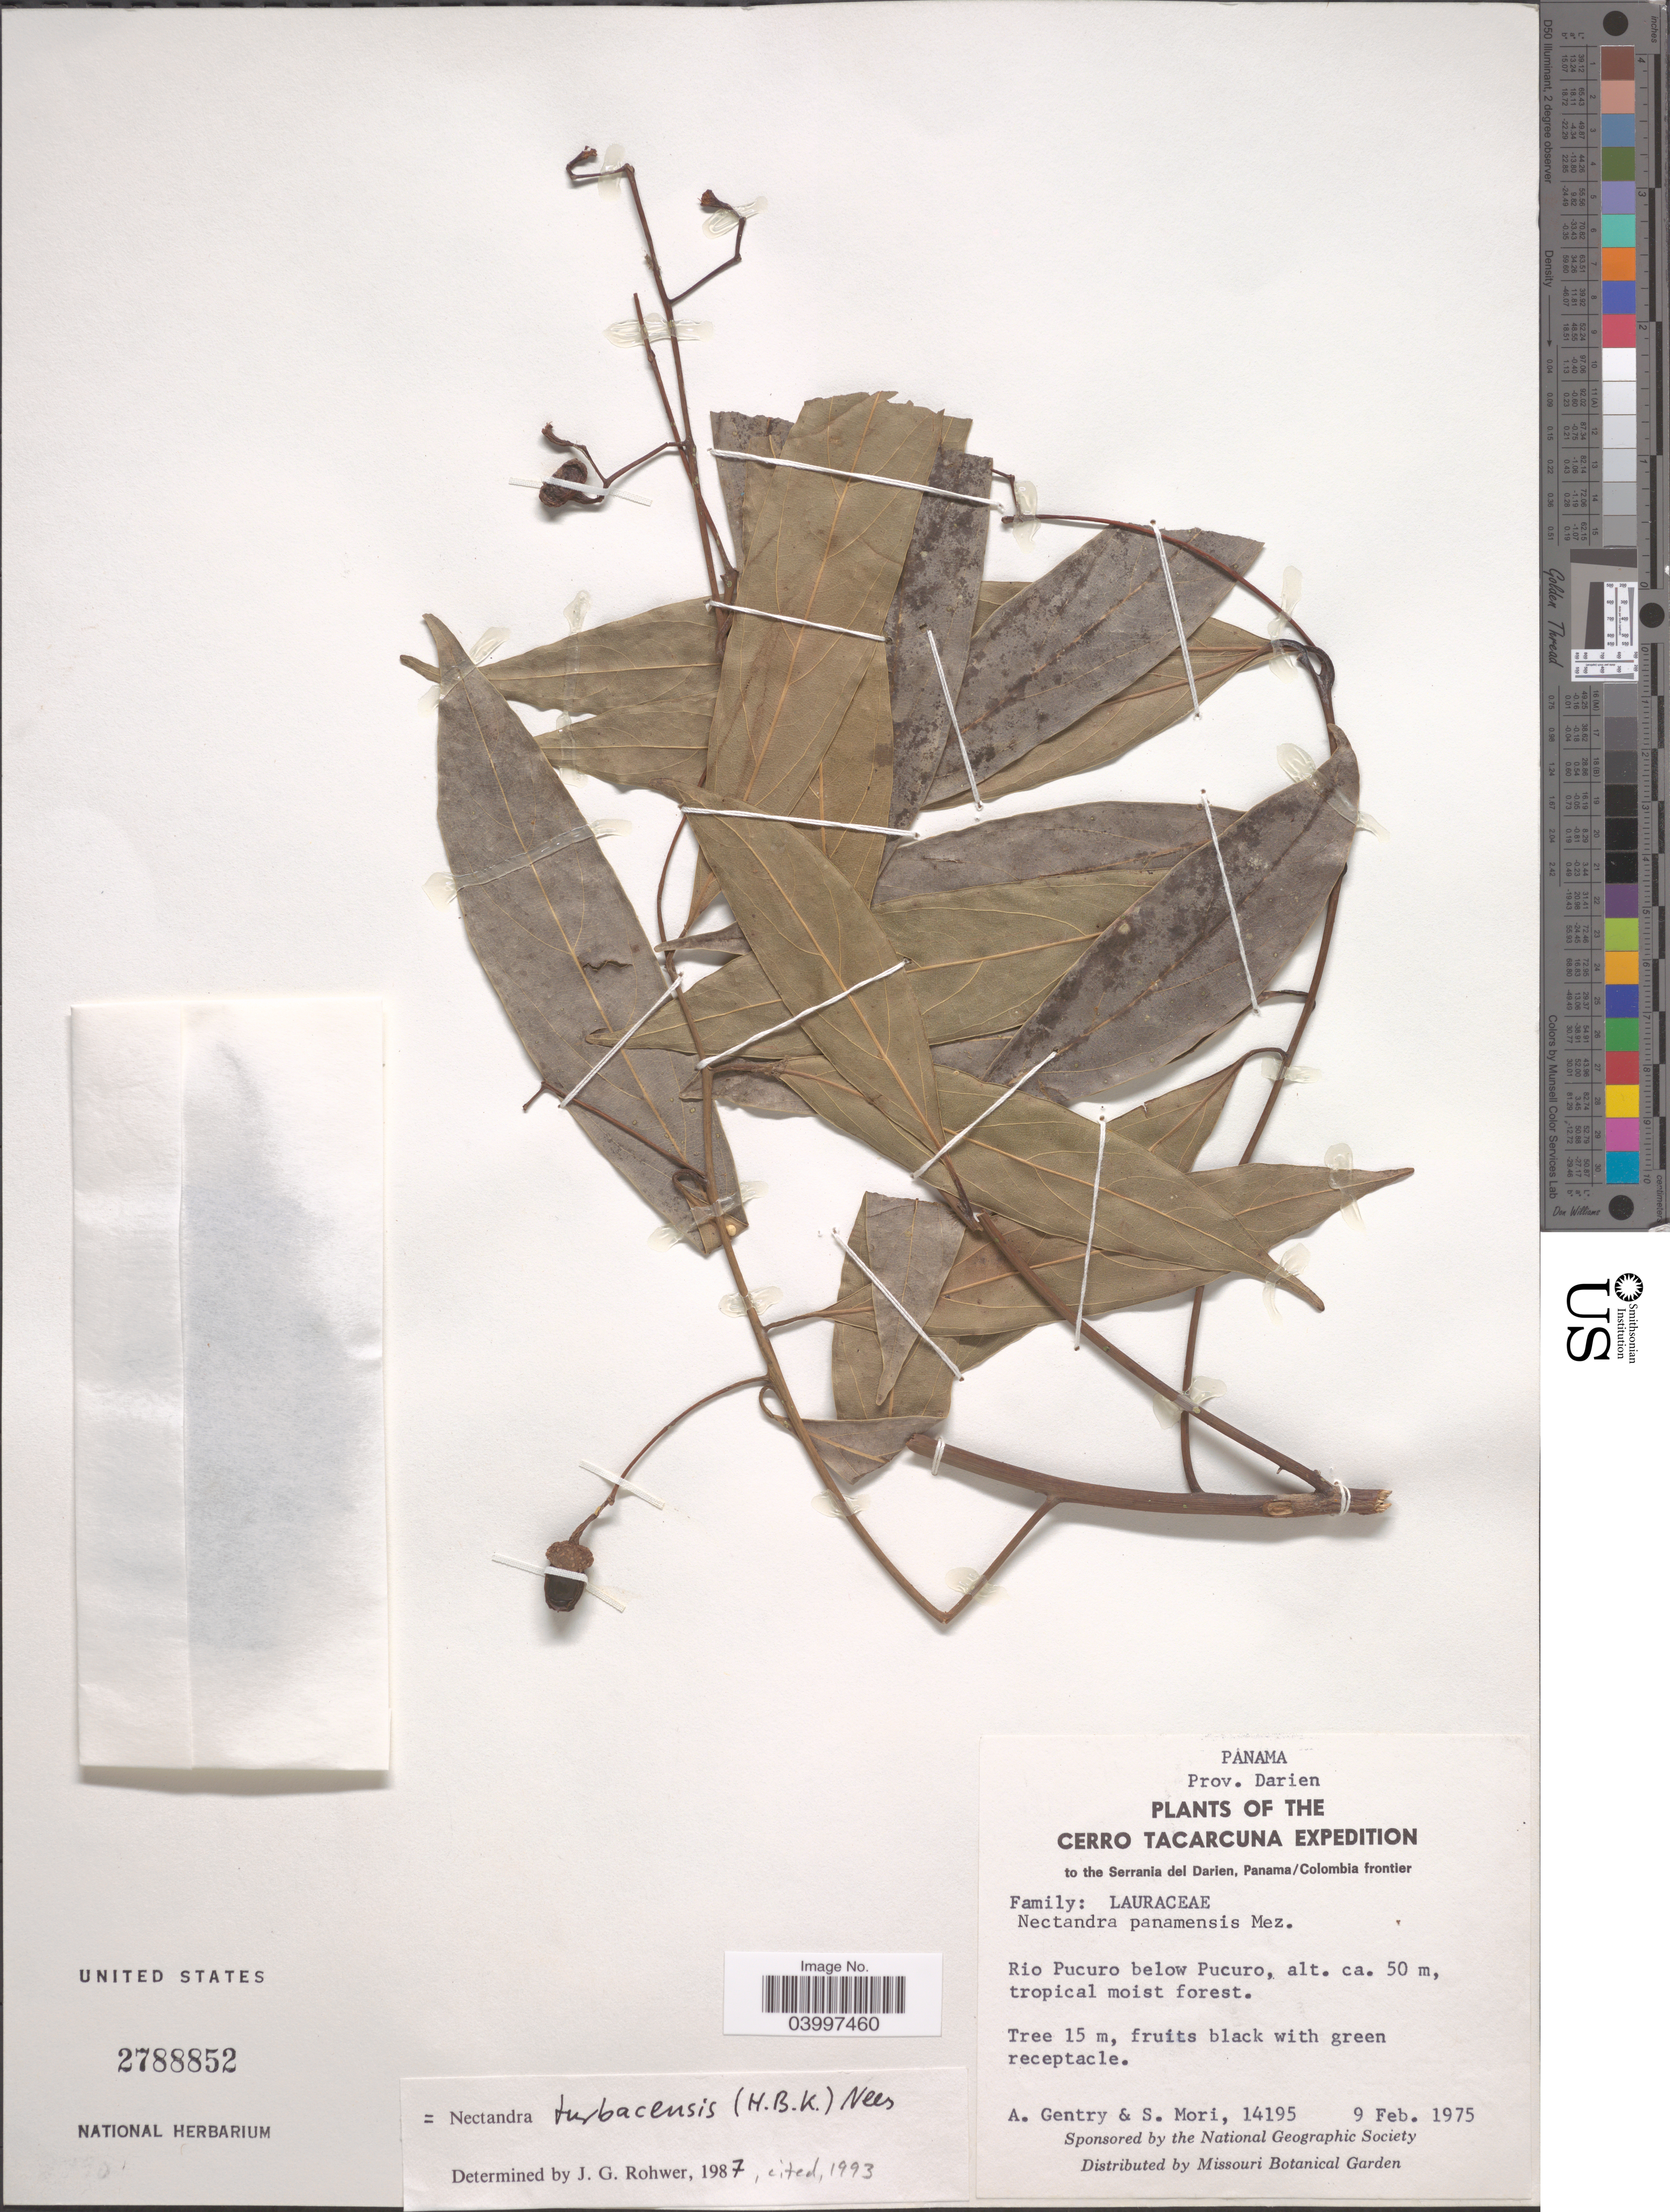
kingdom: Plantae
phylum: Tracheophyta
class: Magnoliopsida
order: Laurales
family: Lauraceae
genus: Nectandra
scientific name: Nectandra turbacensis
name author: (Kunth) Nees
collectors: A. H. Gentry & S. Mori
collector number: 14195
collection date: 1975-02-09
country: Panama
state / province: Darien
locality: The Cerro Tacarcuna. To the Serrania del Darien, Panama/Colombia frontier. Rio Pucuro below Pucuro.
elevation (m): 50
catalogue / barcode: US 2788852